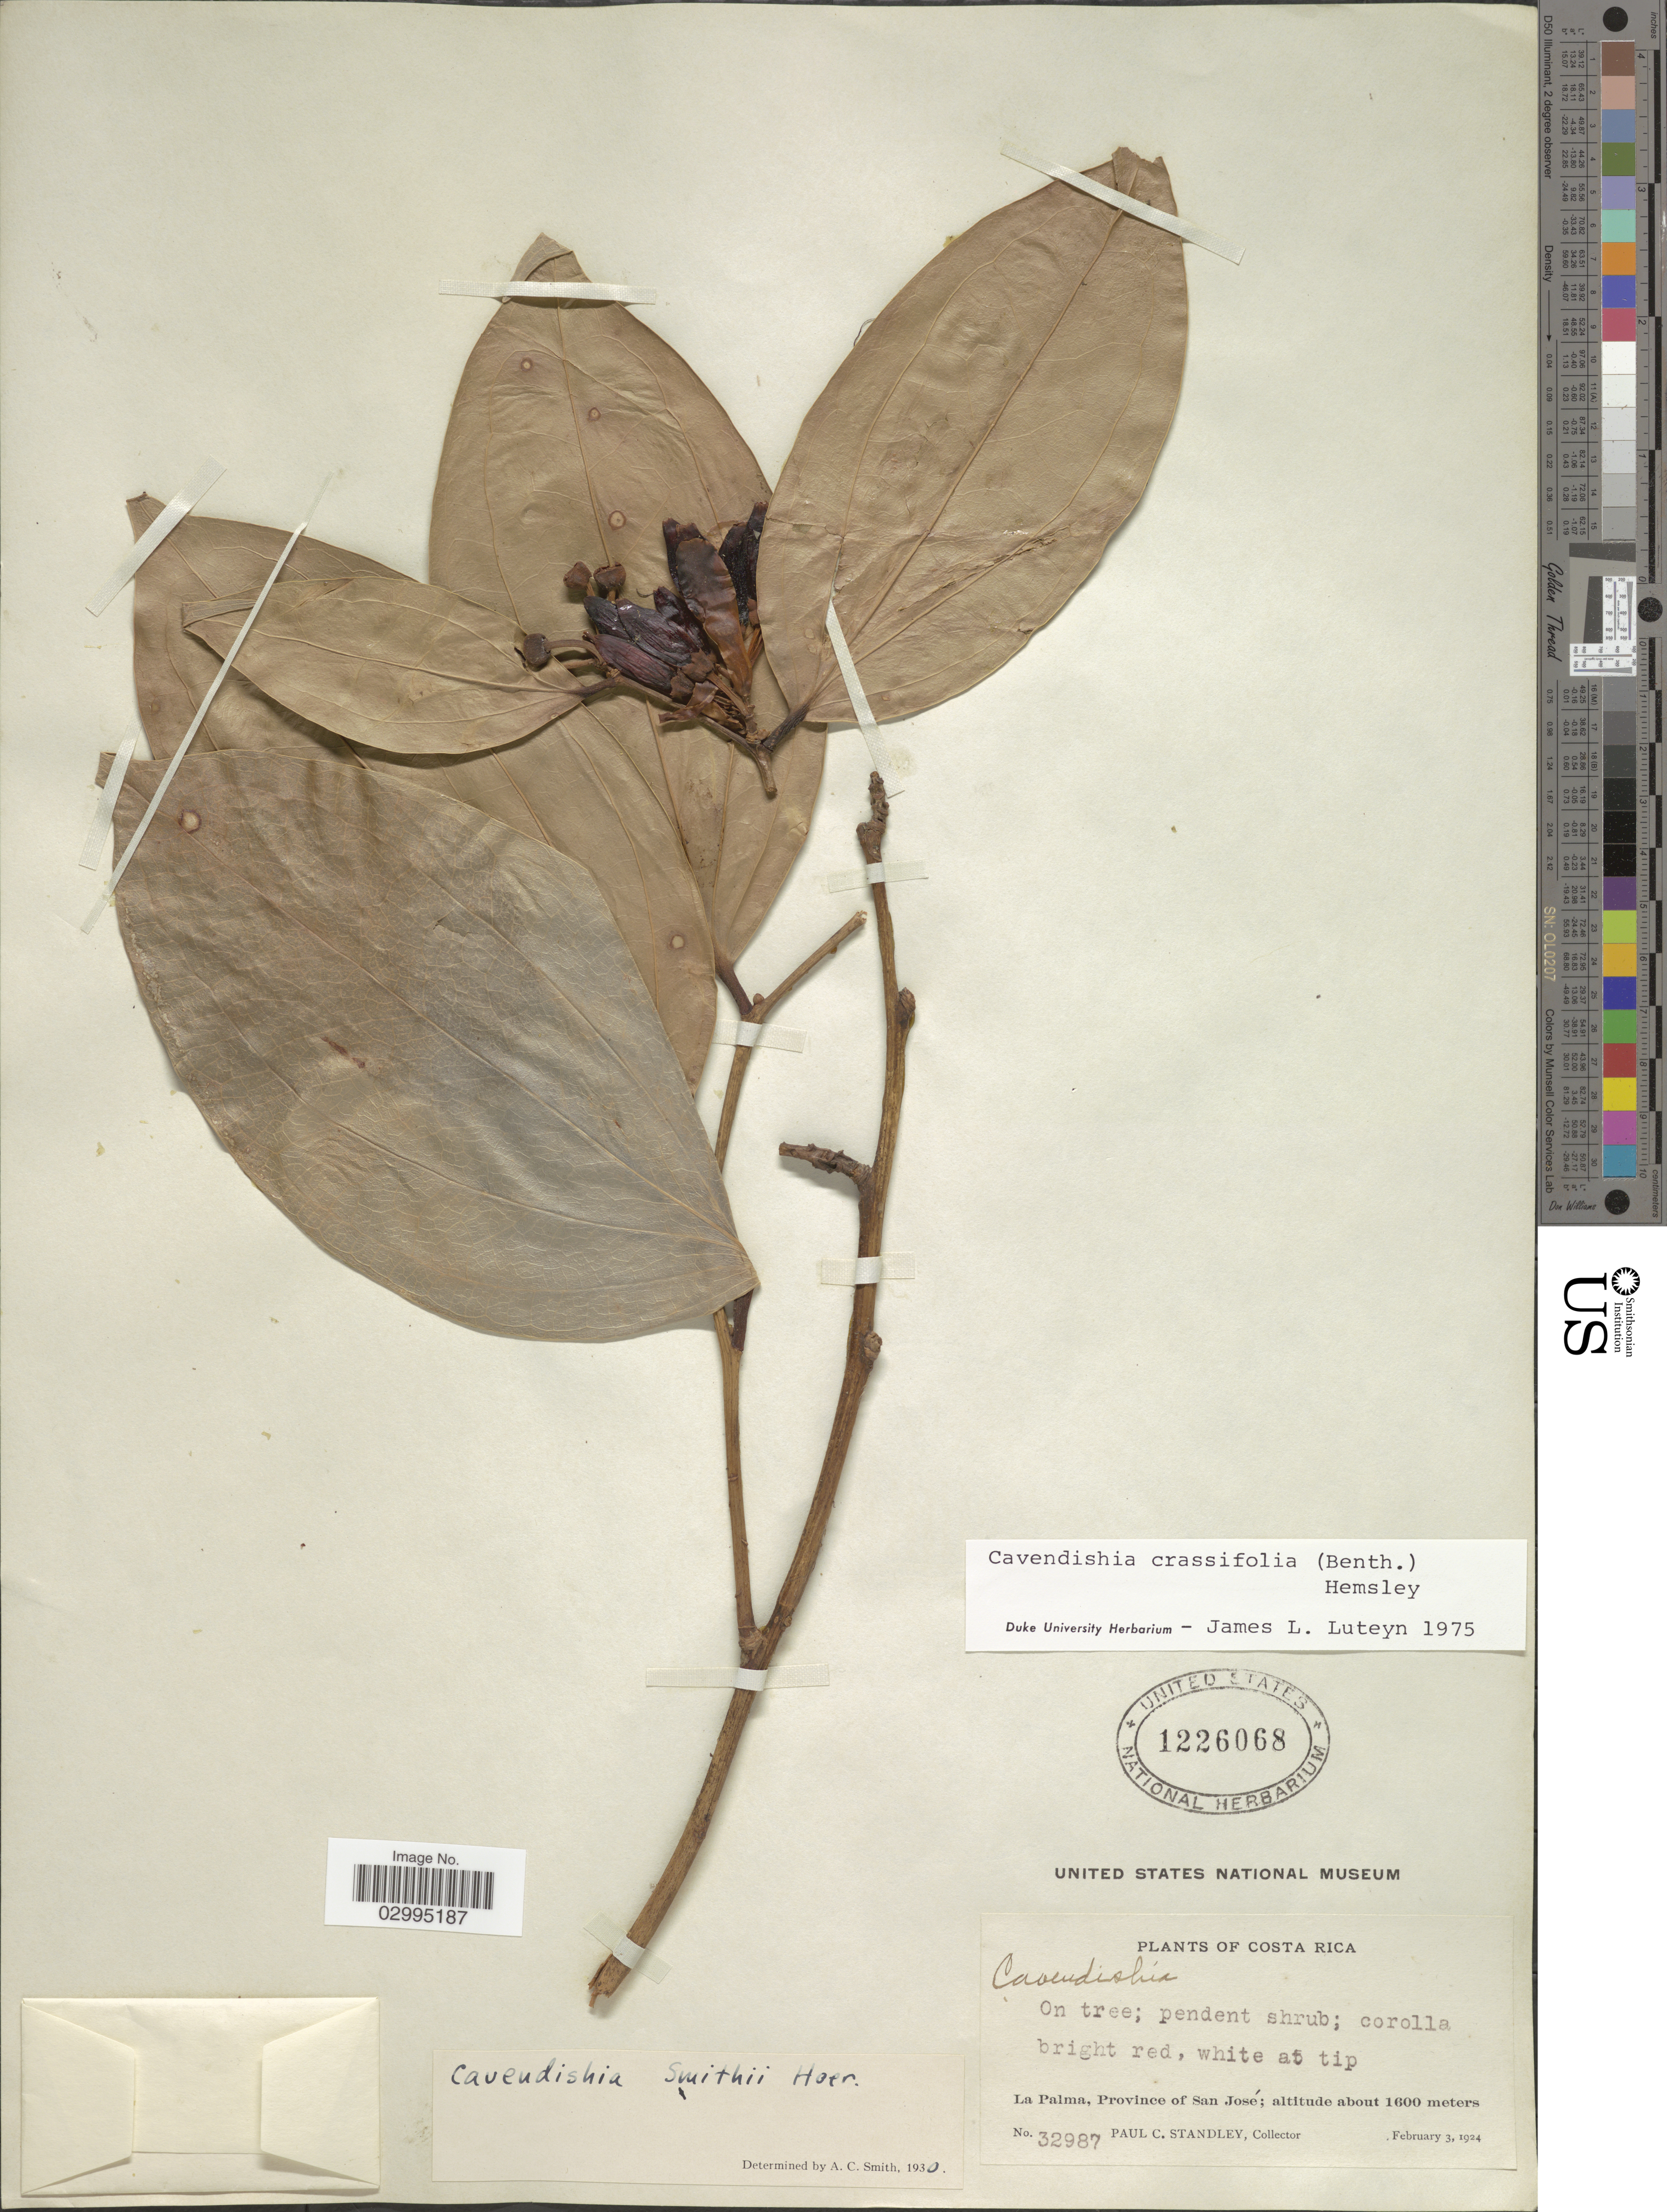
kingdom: Plantae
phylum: Tracheophyta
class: Magnoliopsida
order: Ericales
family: Ericaceae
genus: Cavendishia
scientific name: Cavendishia crassifolia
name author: (Benth.) Hemsl.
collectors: P. C. Standley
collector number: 32987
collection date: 1924-02-03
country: Costa Rica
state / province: San José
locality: La Palma, Province of San José.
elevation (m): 1600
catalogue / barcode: US 1226068